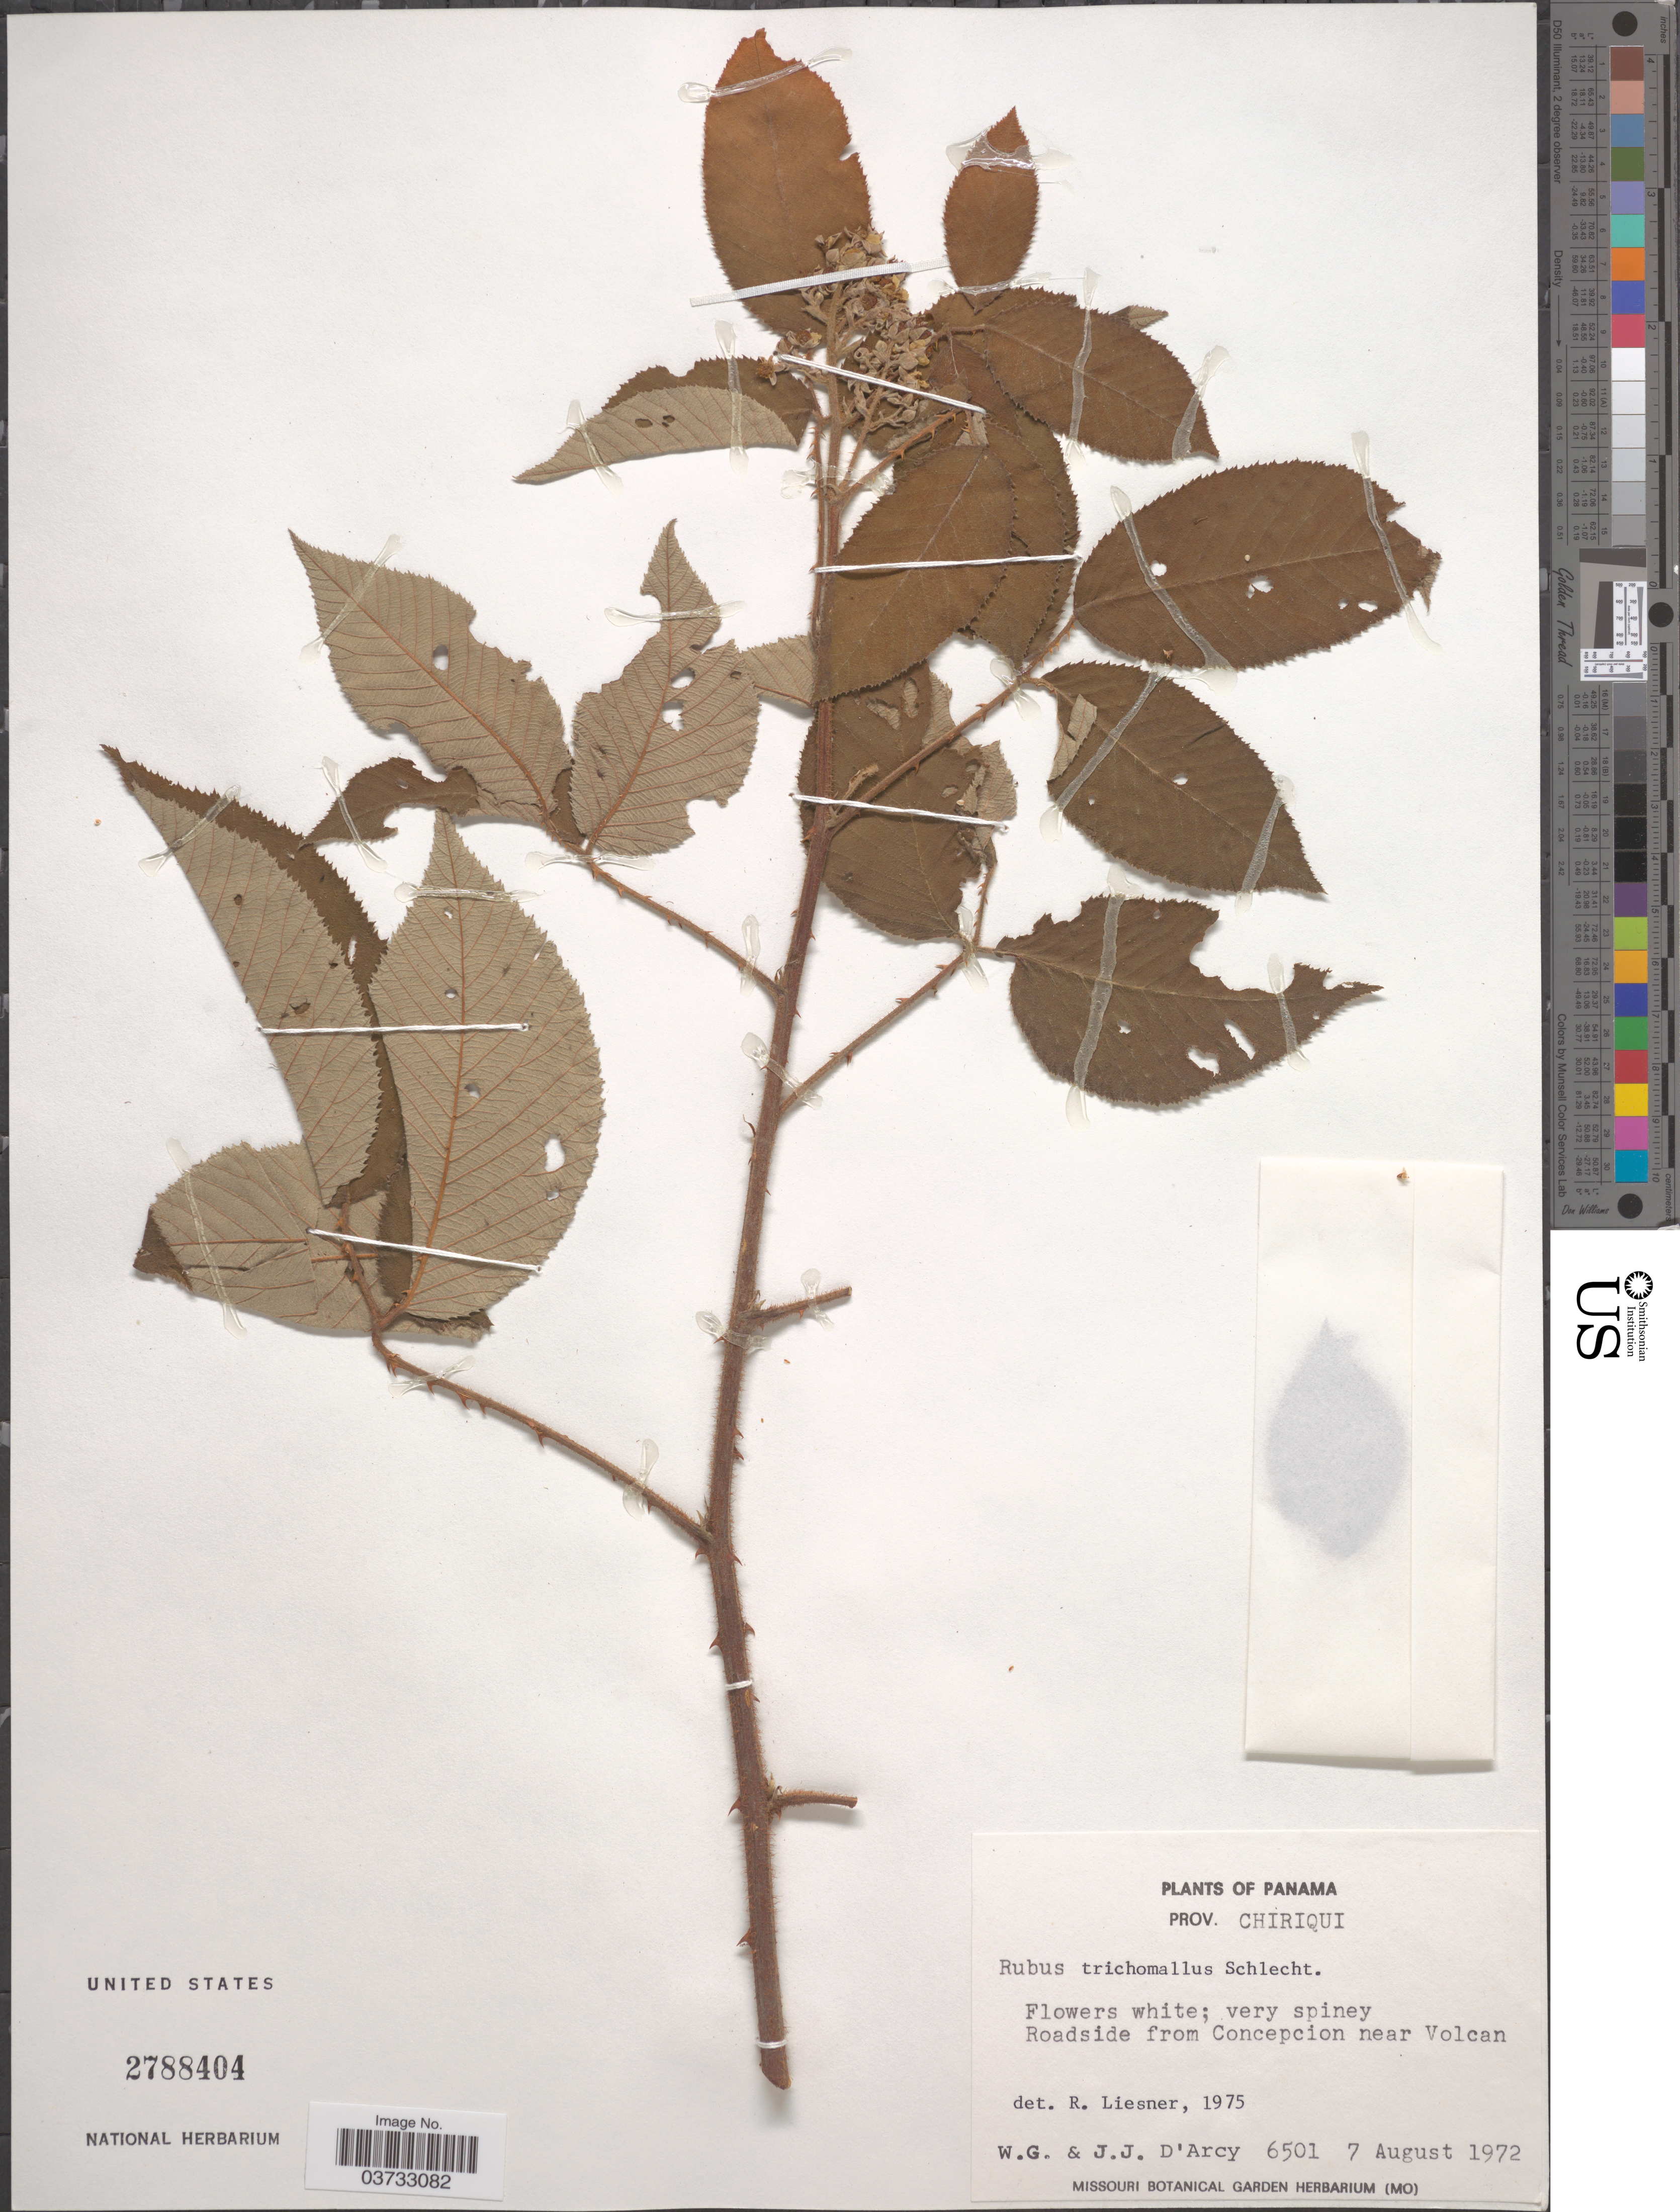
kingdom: Plantae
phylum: Tracheophyta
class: Magnoliopsida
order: Rosales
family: Rosaceae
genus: Rubus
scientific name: Rubus trichomallus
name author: Schltdl.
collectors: W. G. D'Arcy & J. J. D'Arcy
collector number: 6501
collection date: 1972-08-07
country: Panama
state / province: Chiriqui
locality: Roadside from Concepcion near Volcan.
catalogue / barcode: US 2788404